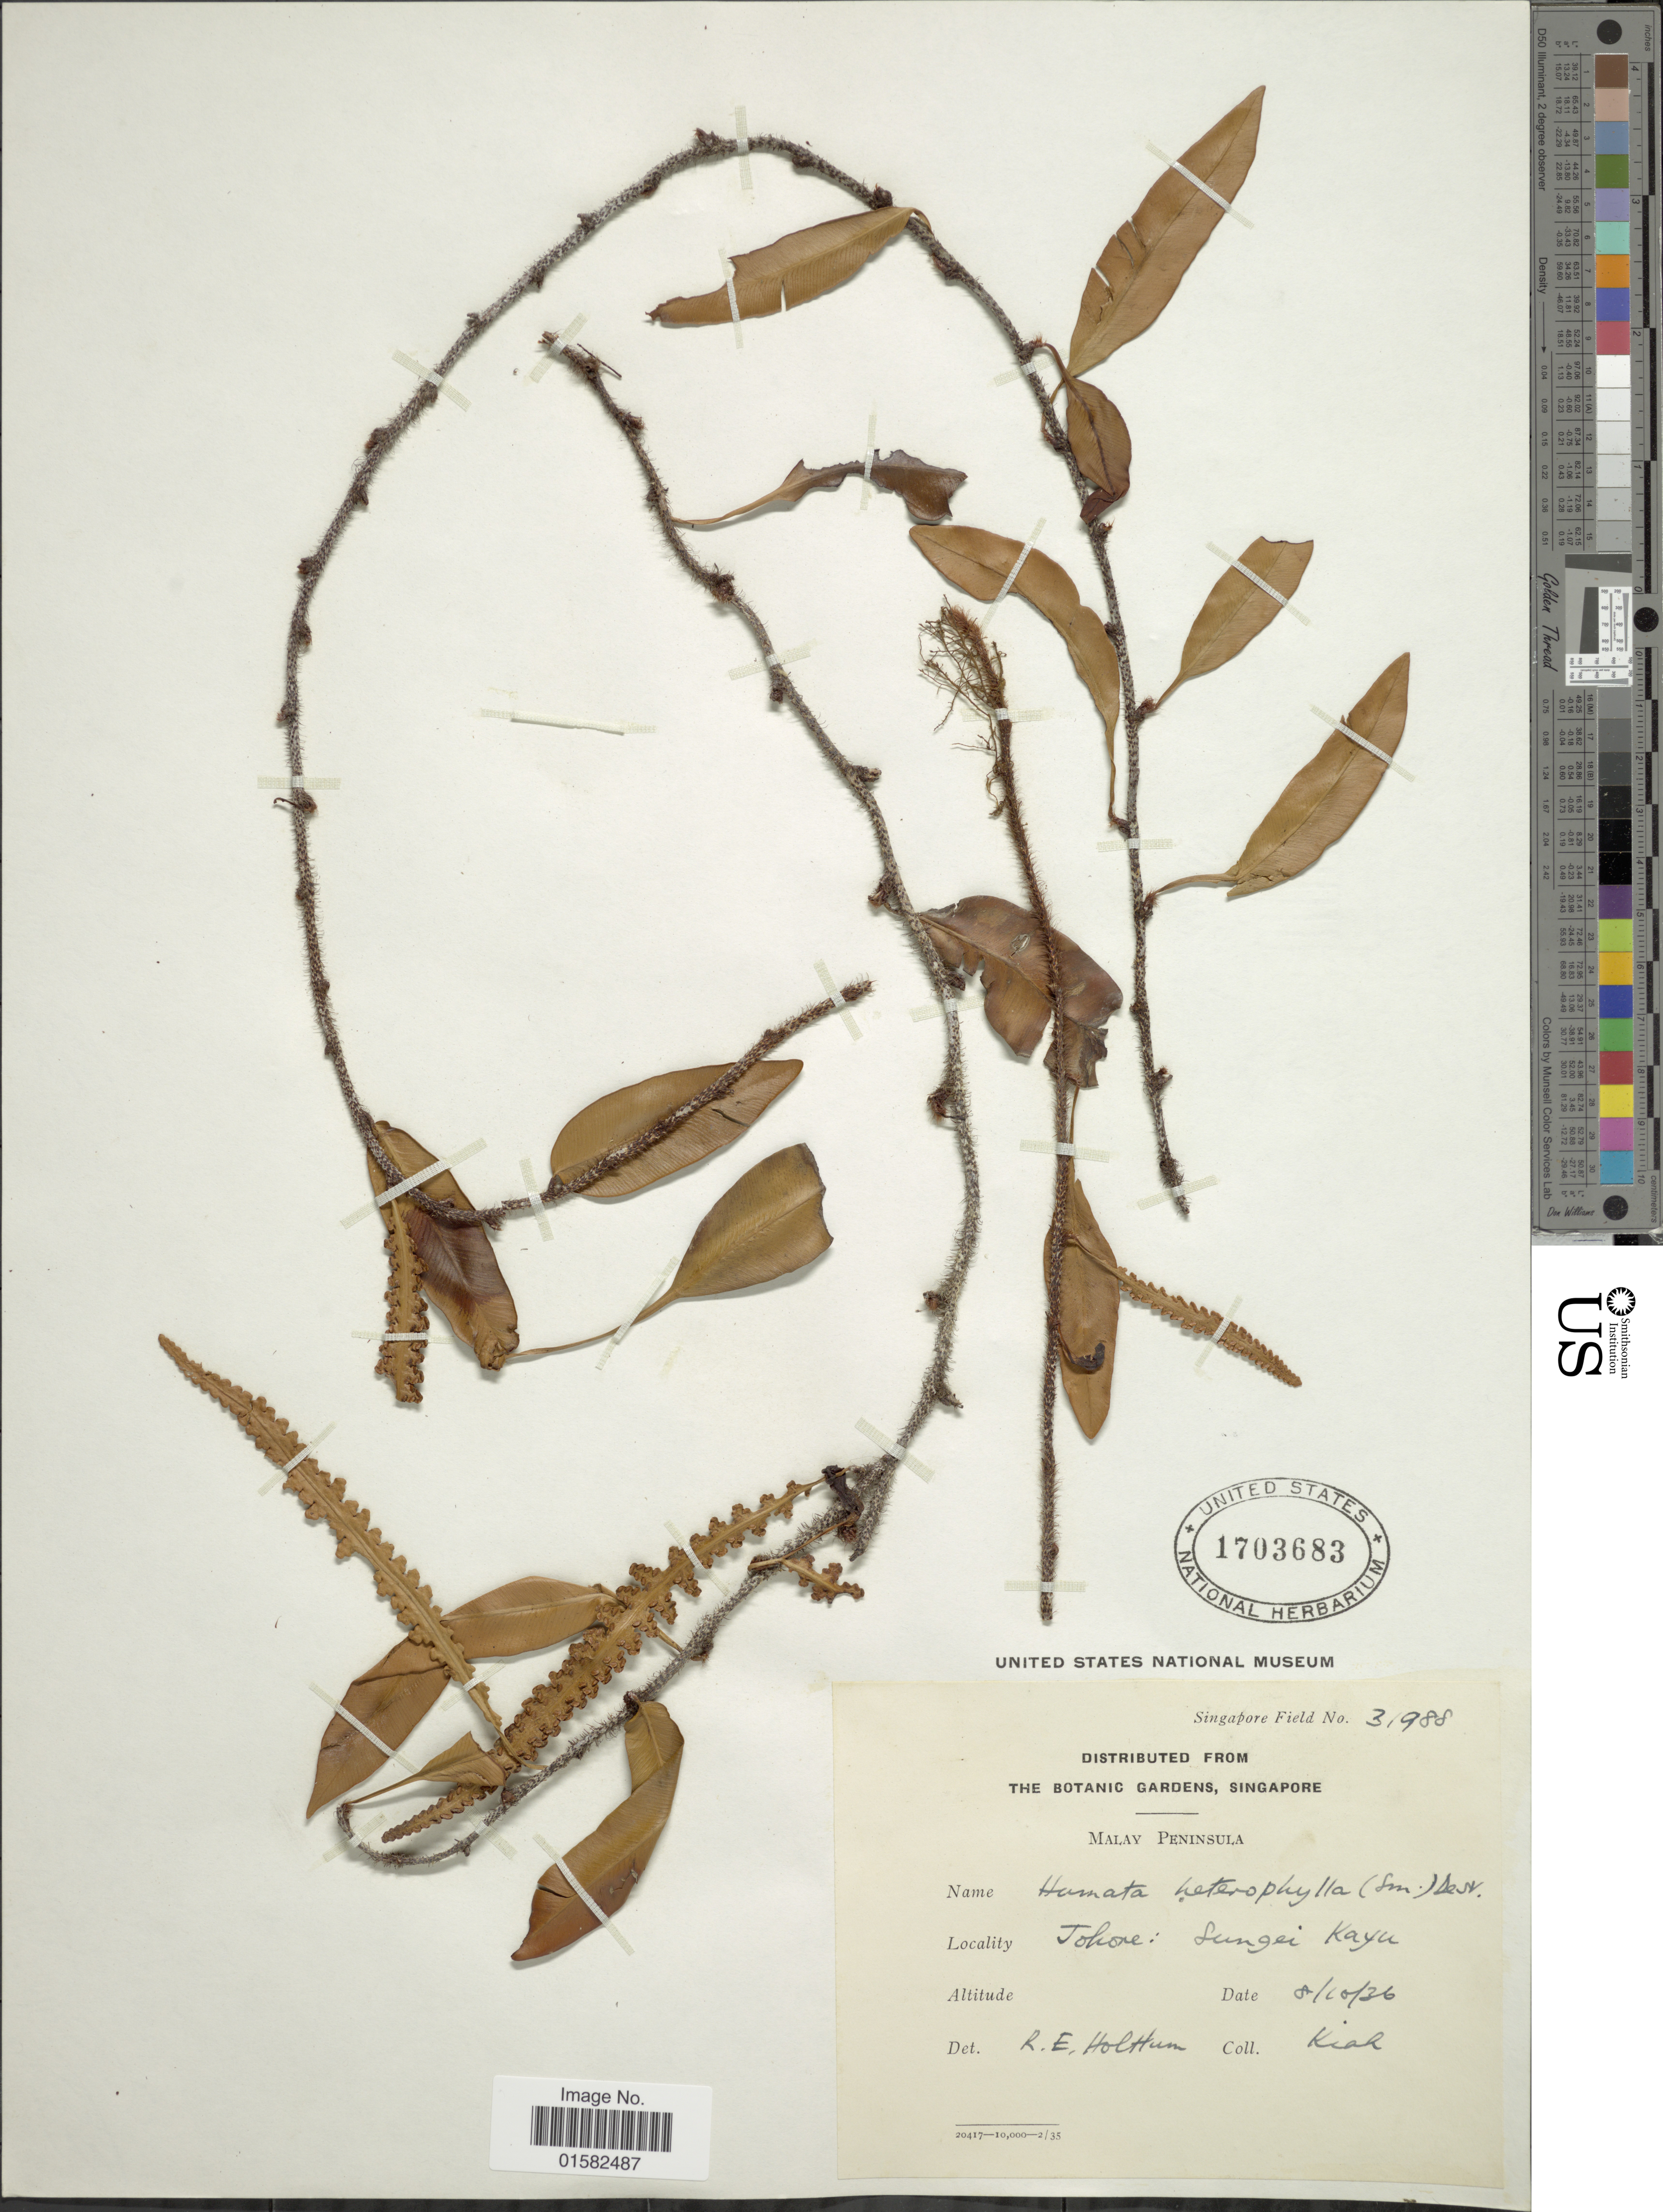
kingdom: Plantae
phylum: Tracheophyta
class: Polypodiopsida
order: Polypodiales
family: Davalliaceae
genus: Humata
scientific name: Humata heterophylla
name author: (Sm.) Desv.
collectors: -. Kiah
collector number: Singapore Field 31988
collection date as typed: Transcribed d/m/y: 8/10/36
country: Malaysia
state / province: Johor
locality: Malay, Peninsula, Johore: Sungei Kayu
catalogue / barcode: US 1703683